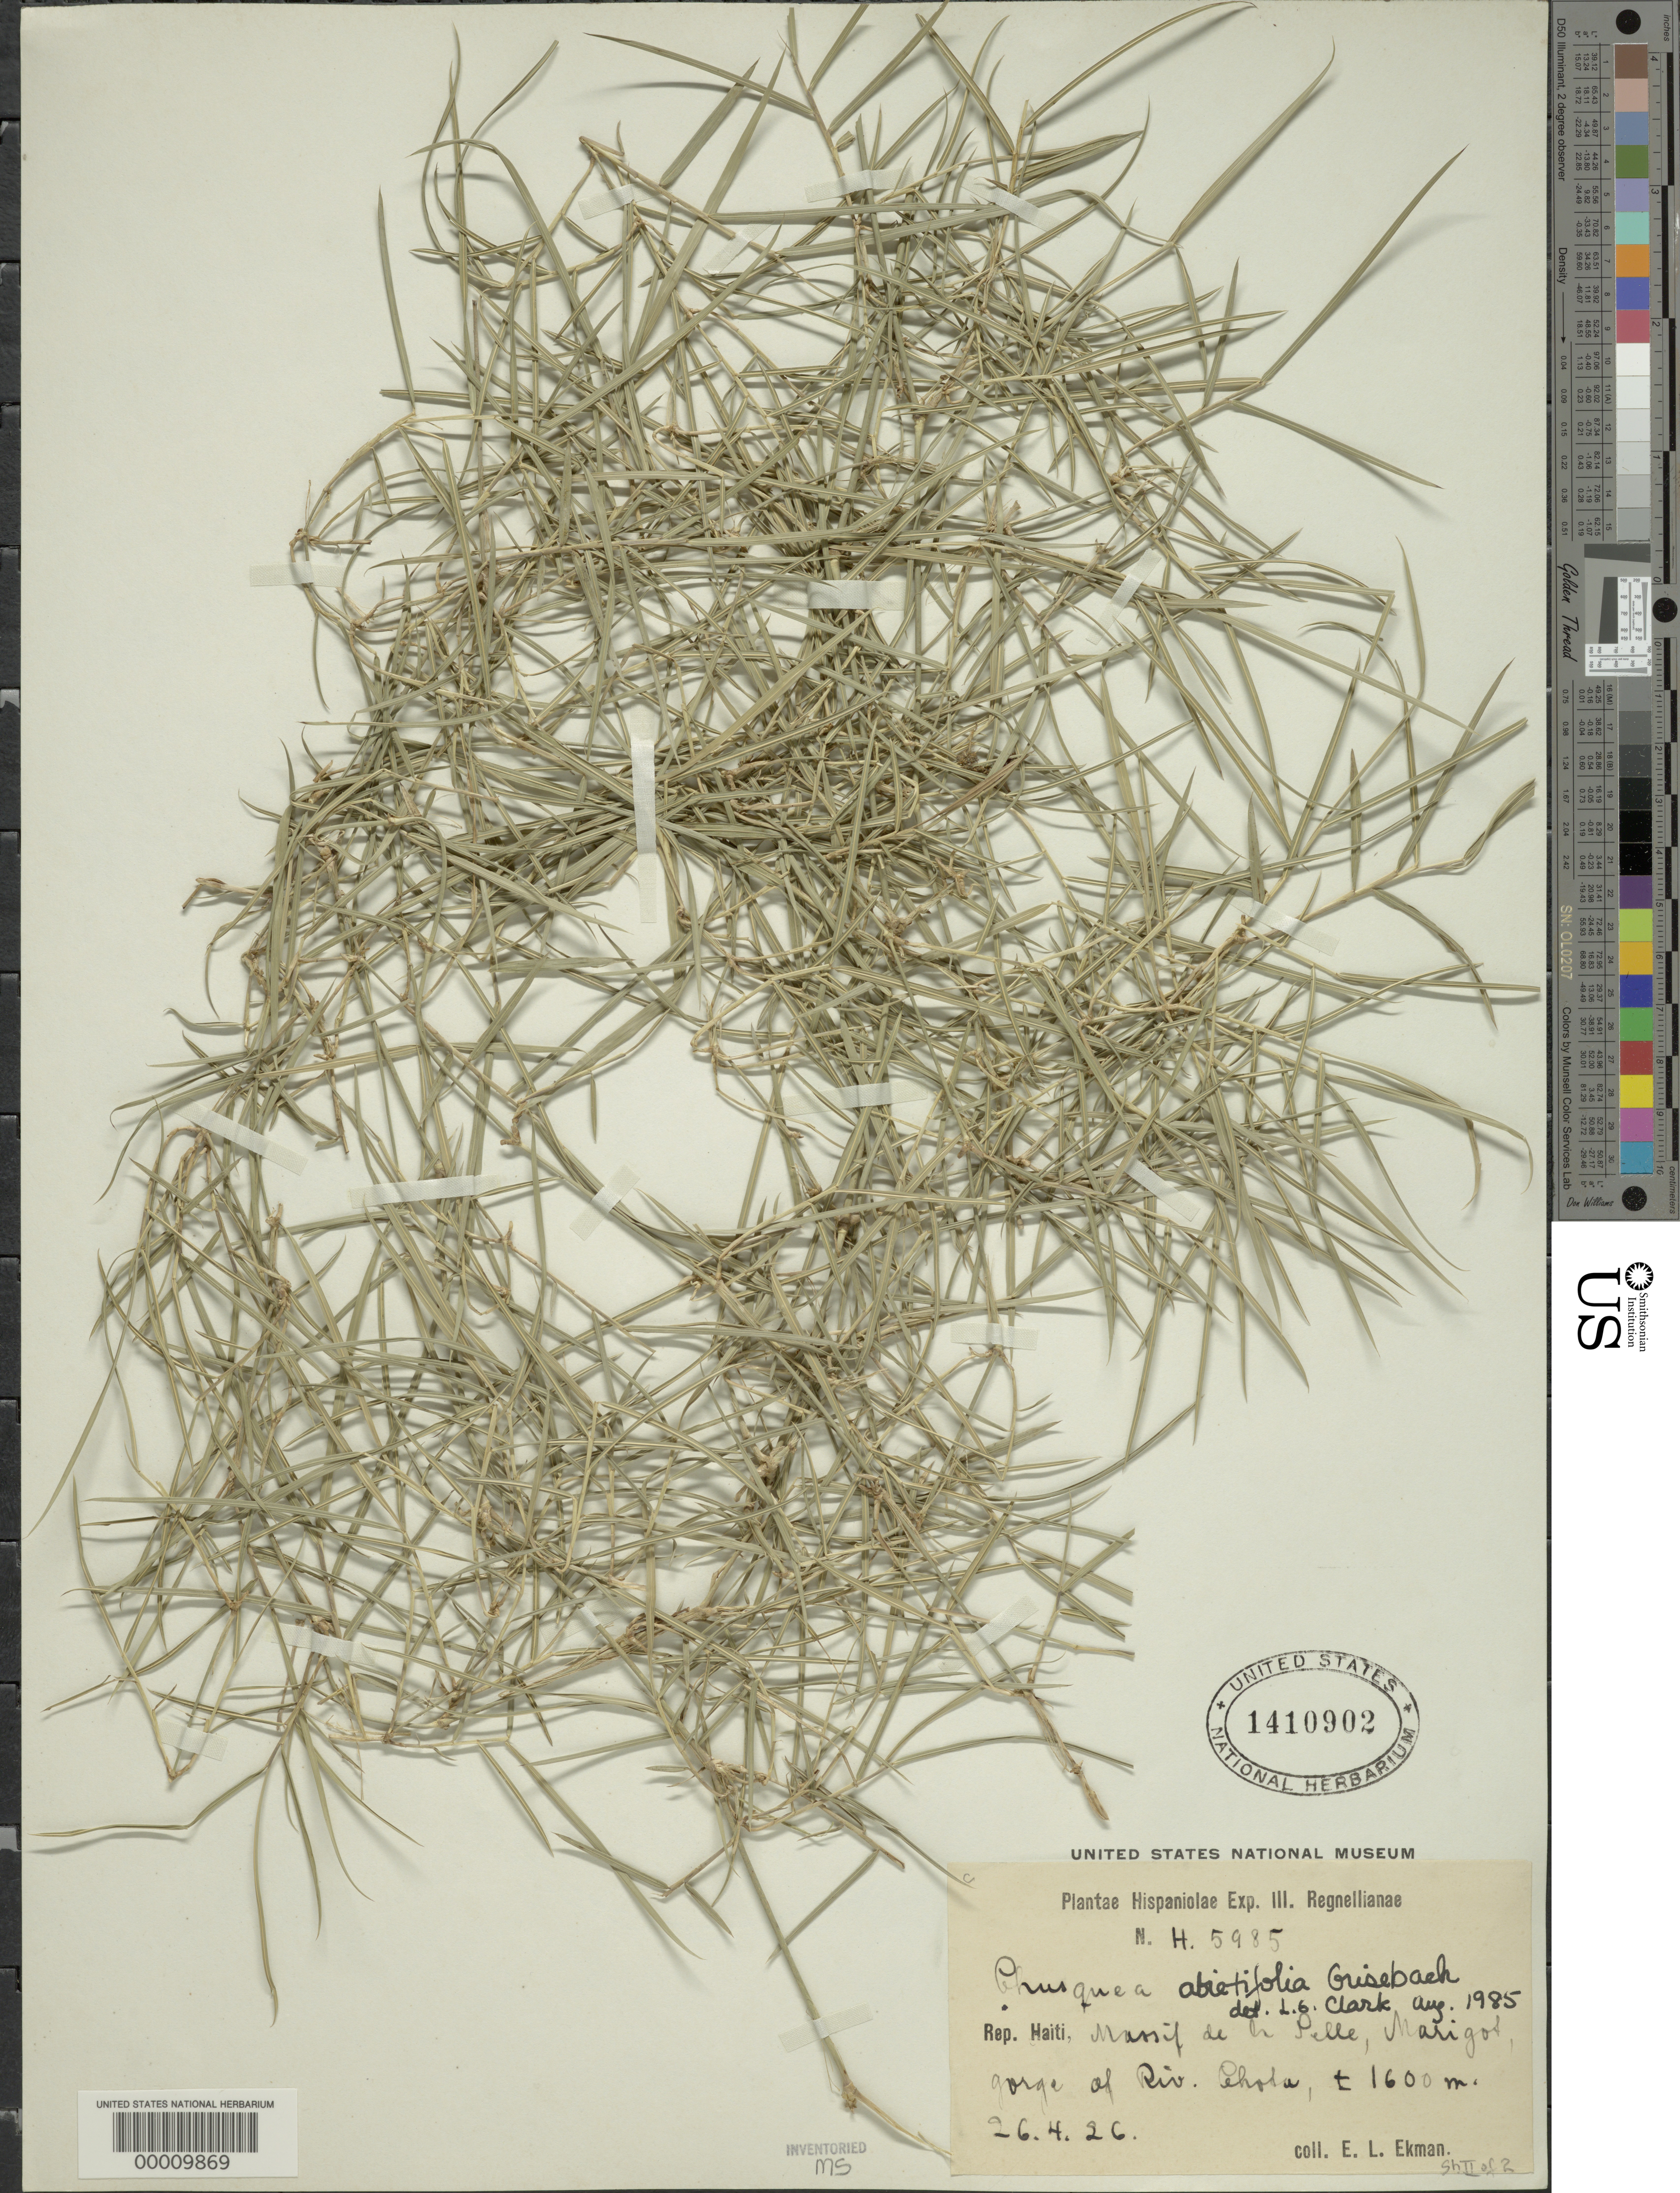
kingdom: Plantae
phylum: Tracheophyta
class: Liliopsida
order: Poales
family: Poaceae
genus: Chusquea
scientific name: Chusquea abietifolia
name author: Griseb.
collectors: E. L. Ekman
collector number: H.5985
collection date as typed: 26 Apr 1926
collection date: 1926-04-26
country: Haiti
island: Hispaniola Island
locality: Massif de la selle, marigot, riv. chota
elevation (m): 1600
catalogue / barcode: US 1410902